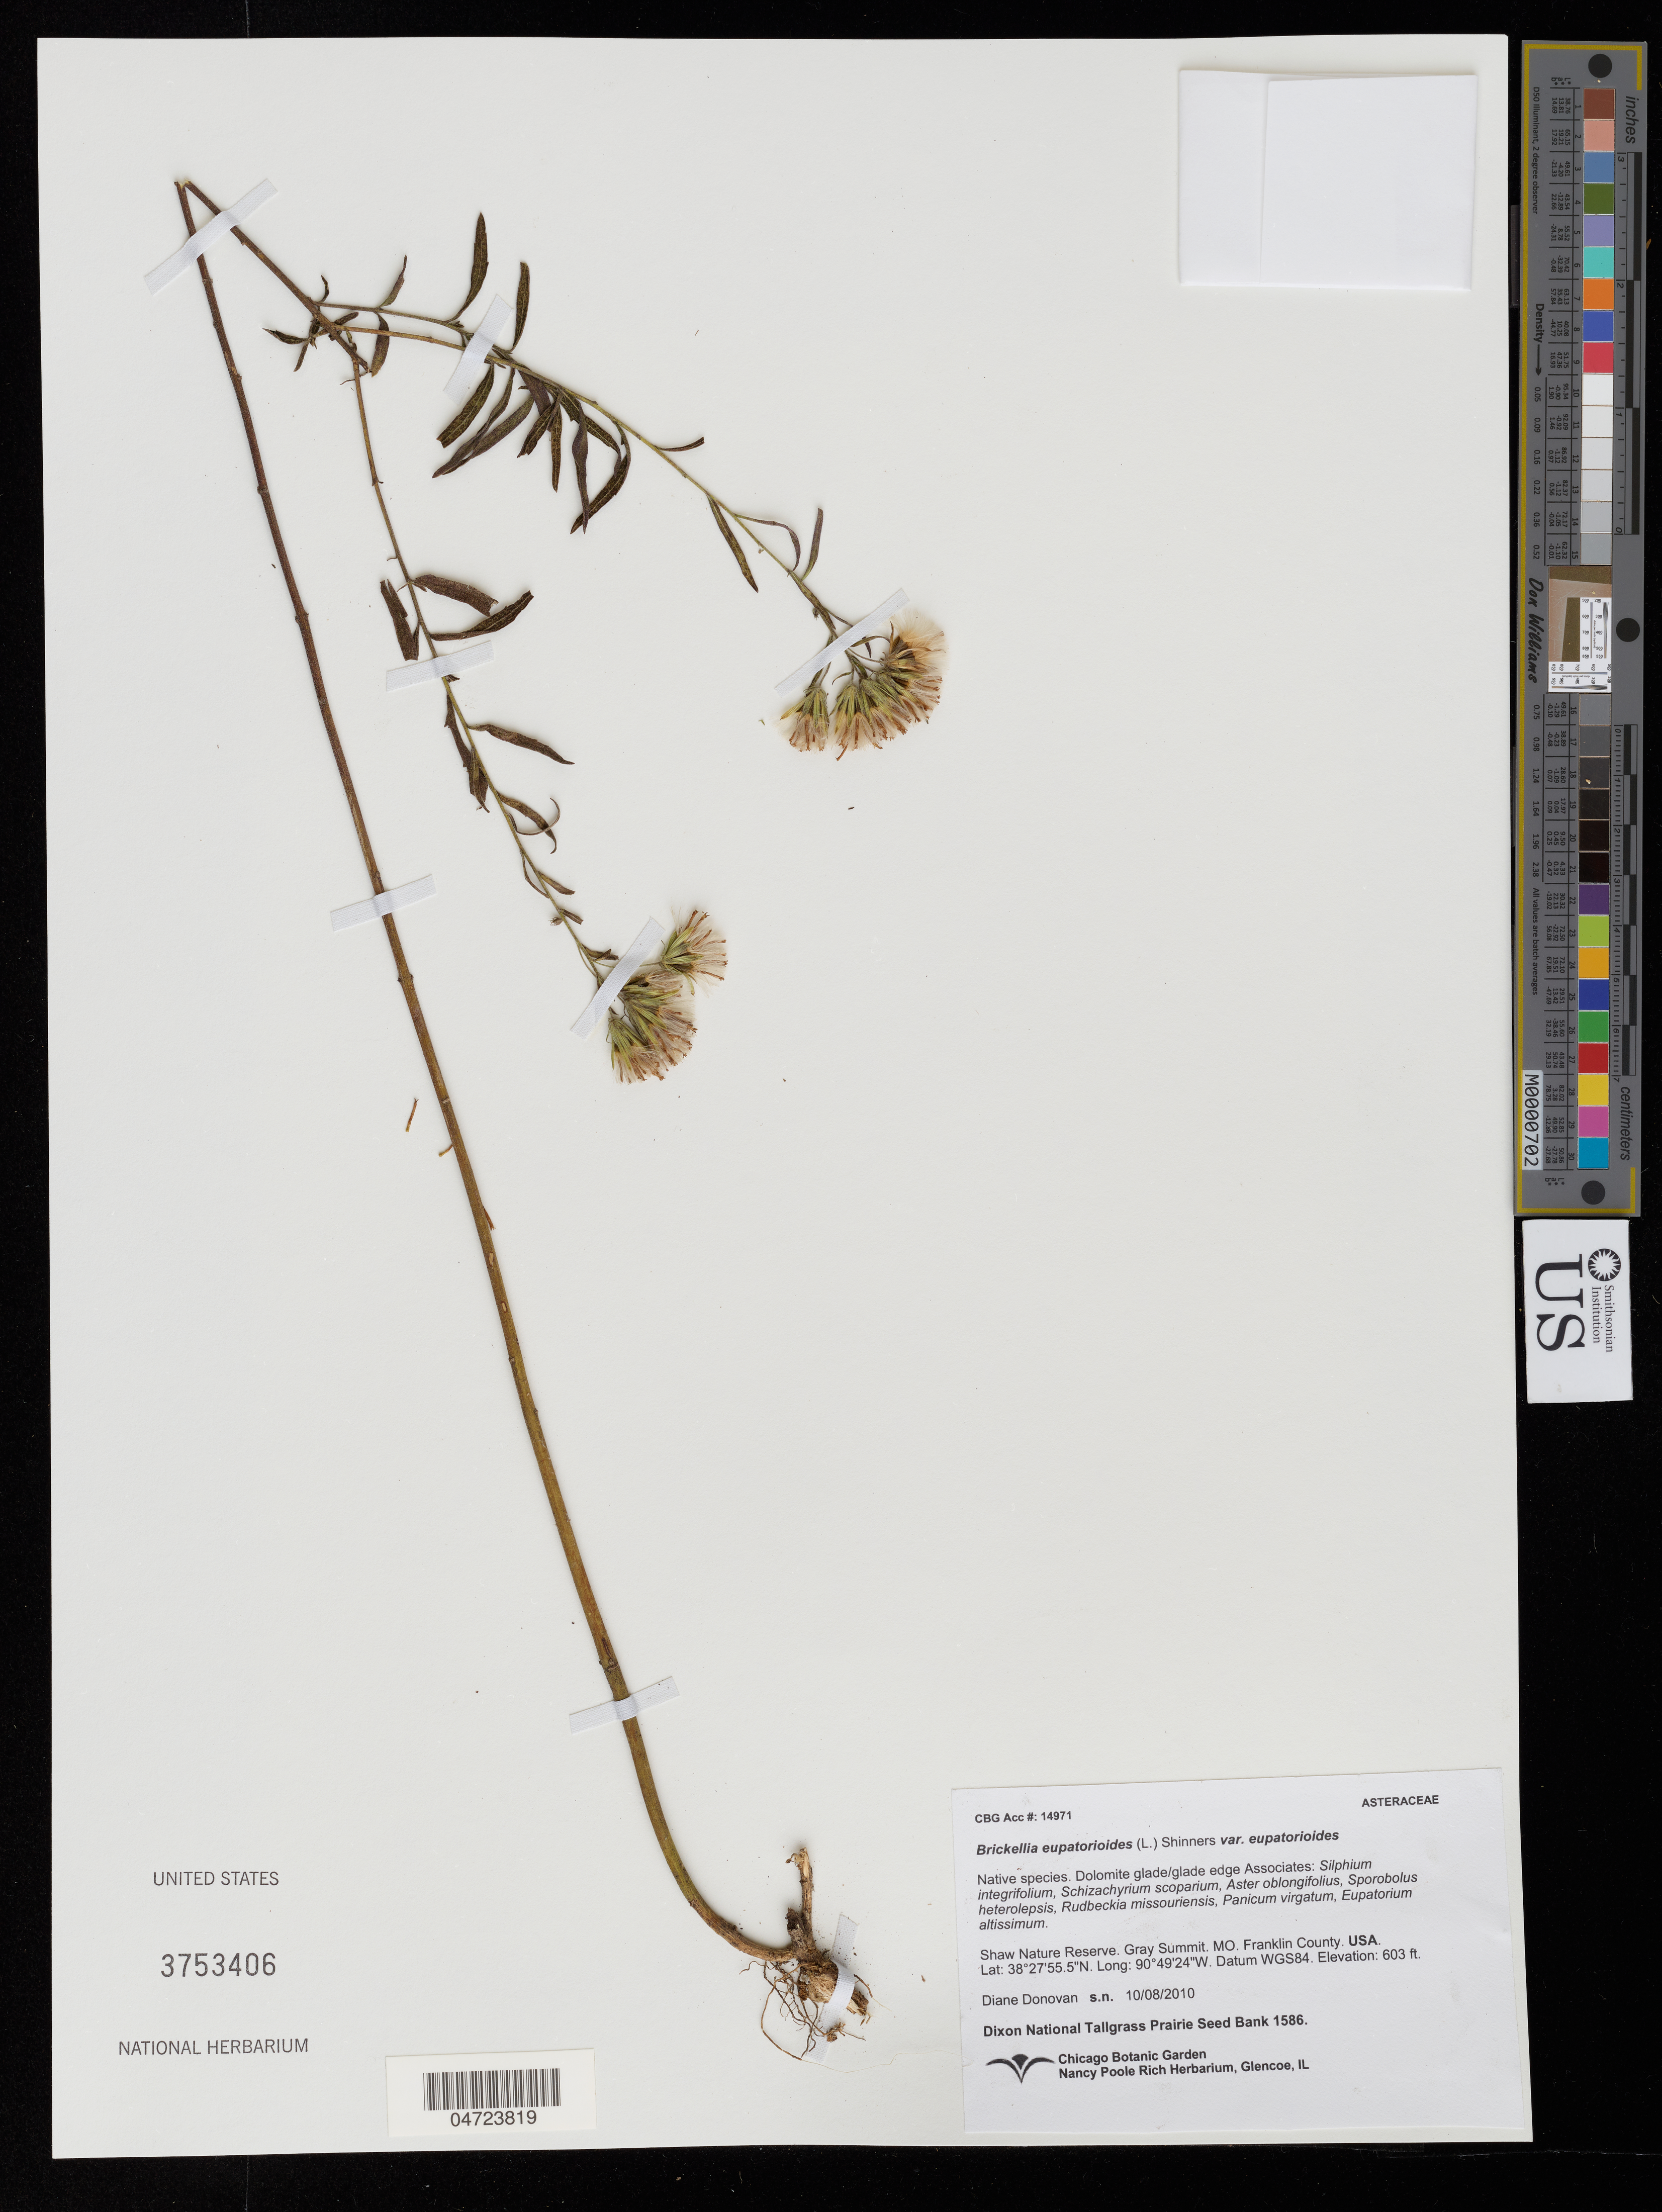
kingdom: Plantae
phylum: Tracheophyta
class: Magnoliopsida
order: Asterales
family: Asteraceae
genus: Brickellia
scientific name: Brickellia eupatorioides var. eupatorioides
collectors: D. Donovan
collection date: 2010-10-08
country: United States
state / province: Missouri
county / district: Franklin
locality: Shaw Nature Reserve. Gray Summit. Franklin County.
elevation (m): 184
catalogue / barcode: US 3753406